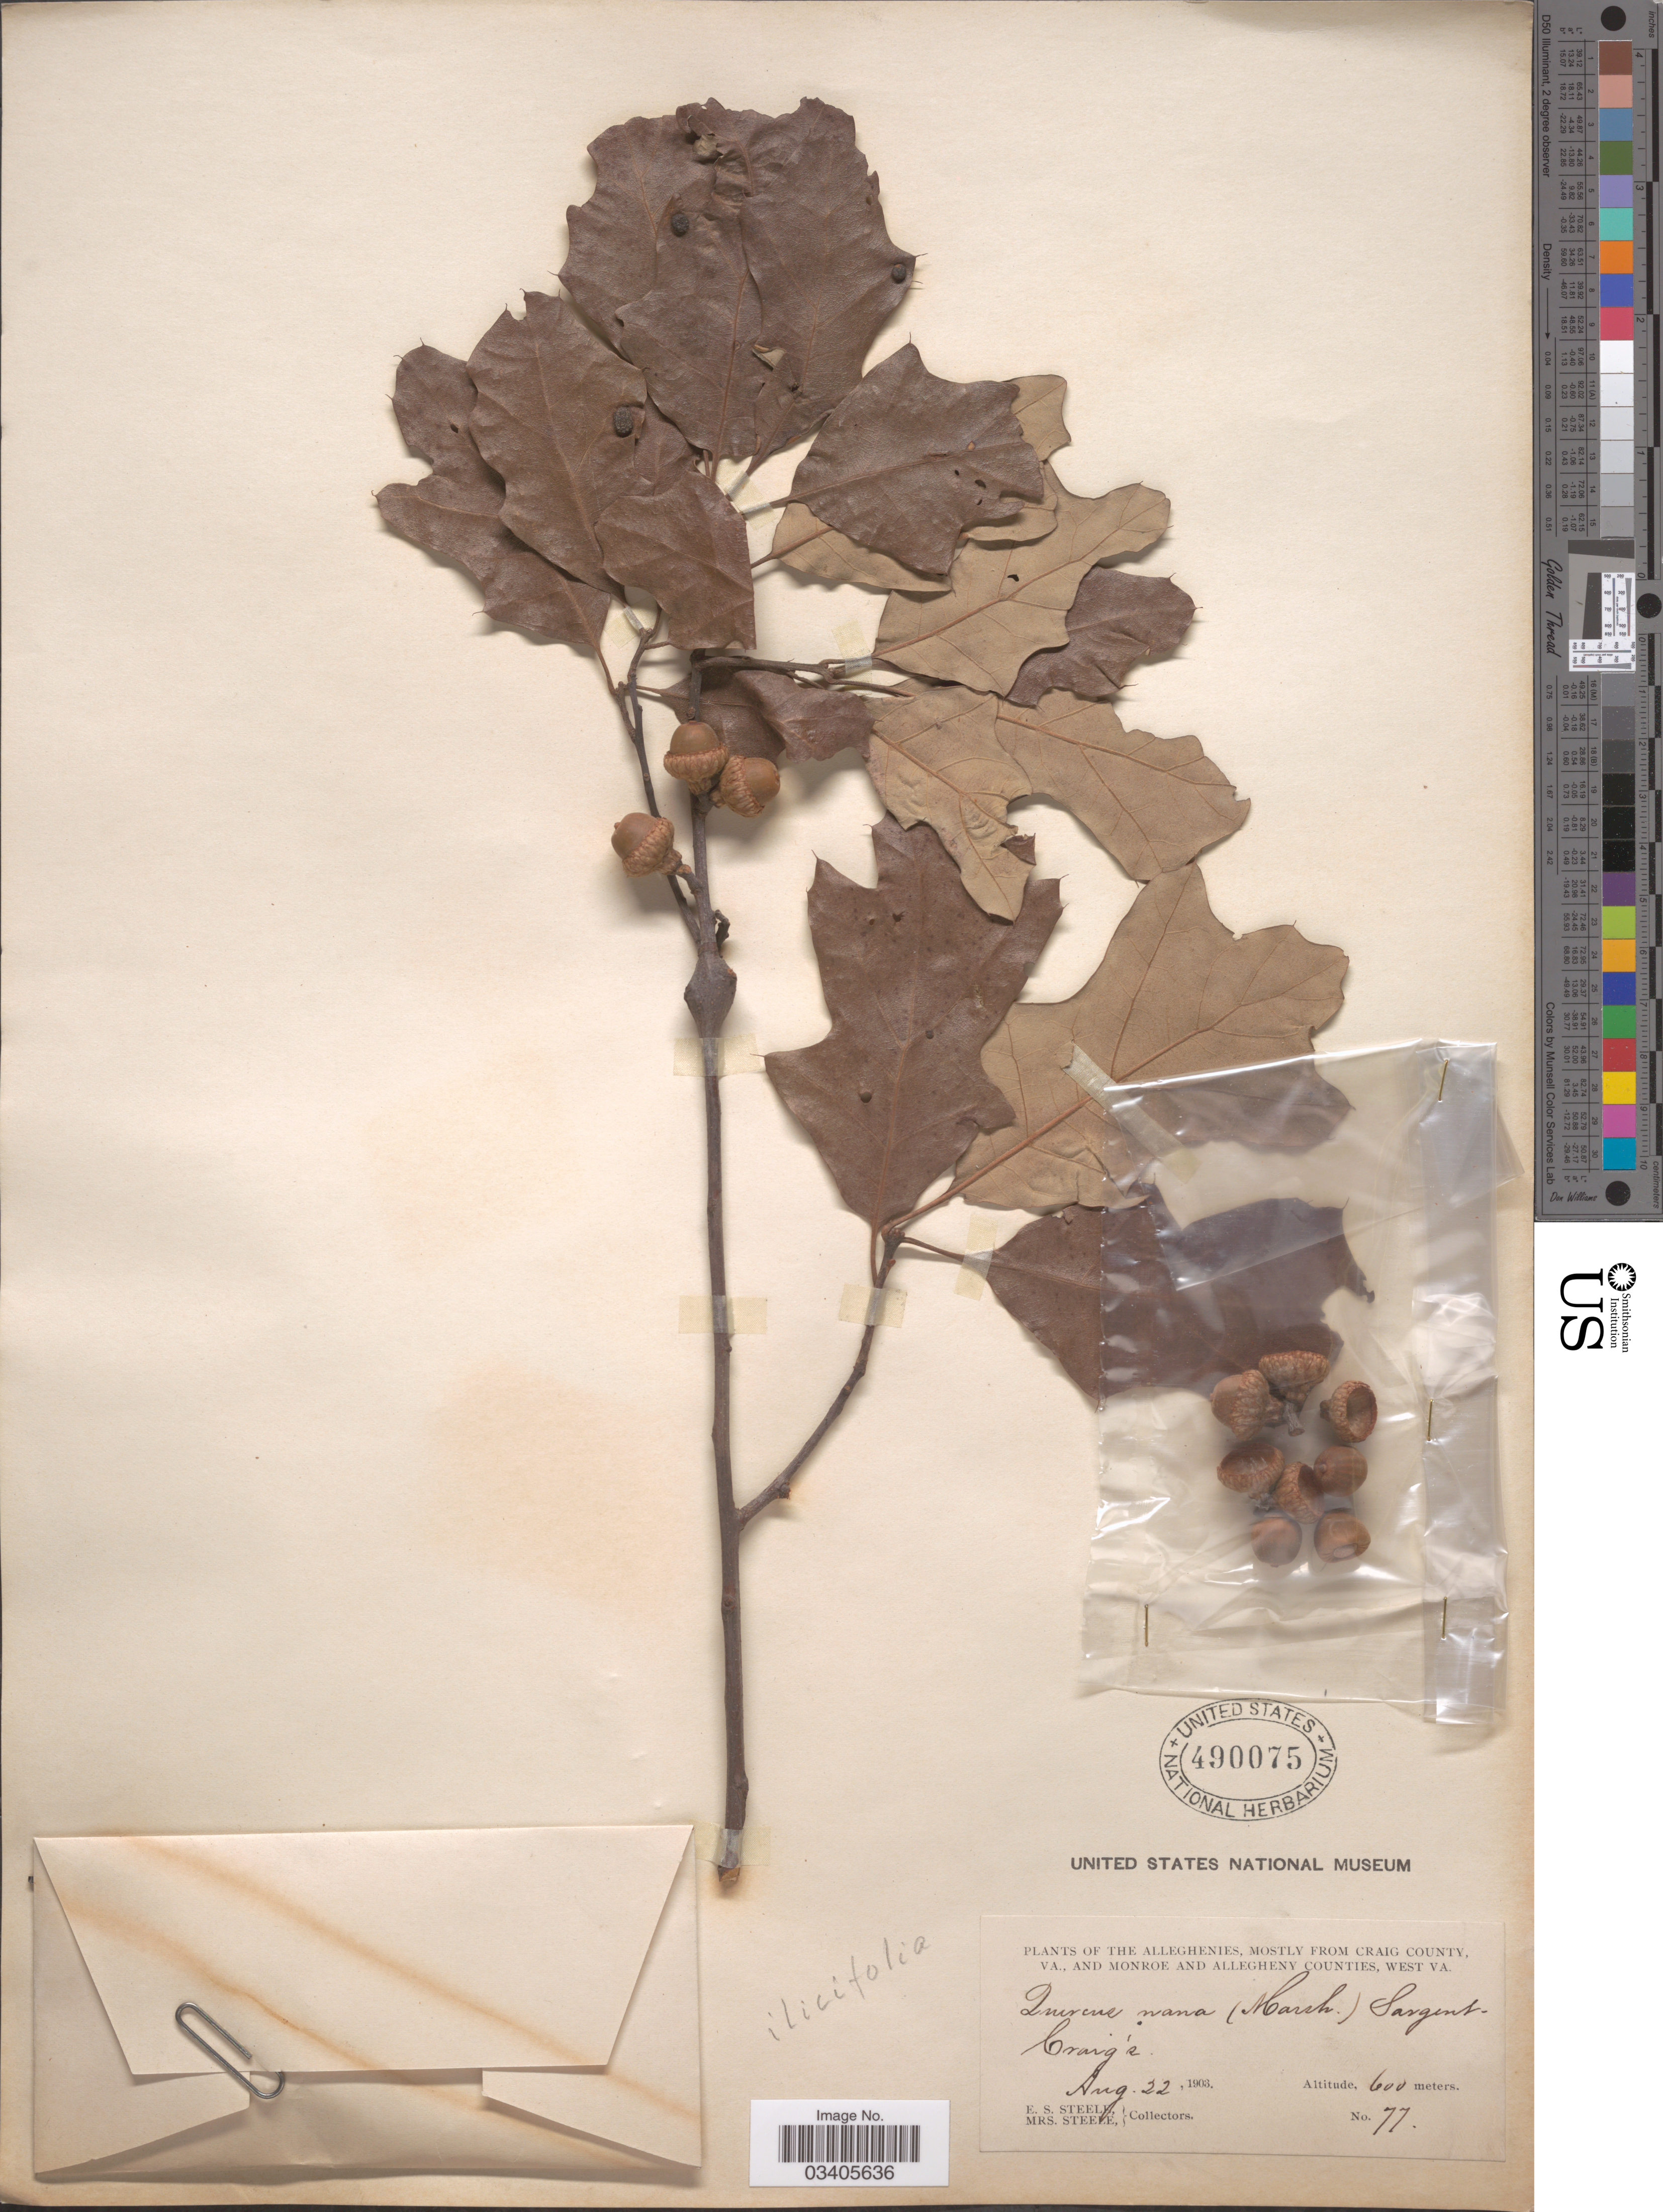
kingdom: Plantae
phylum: Tracheophyta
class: Magnoliopsida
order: Fagales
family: Fagaceae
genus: Quercus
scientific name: Quercus ilicifolia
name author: Wangenh.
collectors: E. Steele & Mrs. E. S. Steele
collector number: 77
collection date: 1903-08-22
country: United States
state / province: Virginia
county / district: Craig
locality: The Alleghenies, mostly from Craig County. Craig's.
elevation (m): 600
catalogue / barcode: US 490075